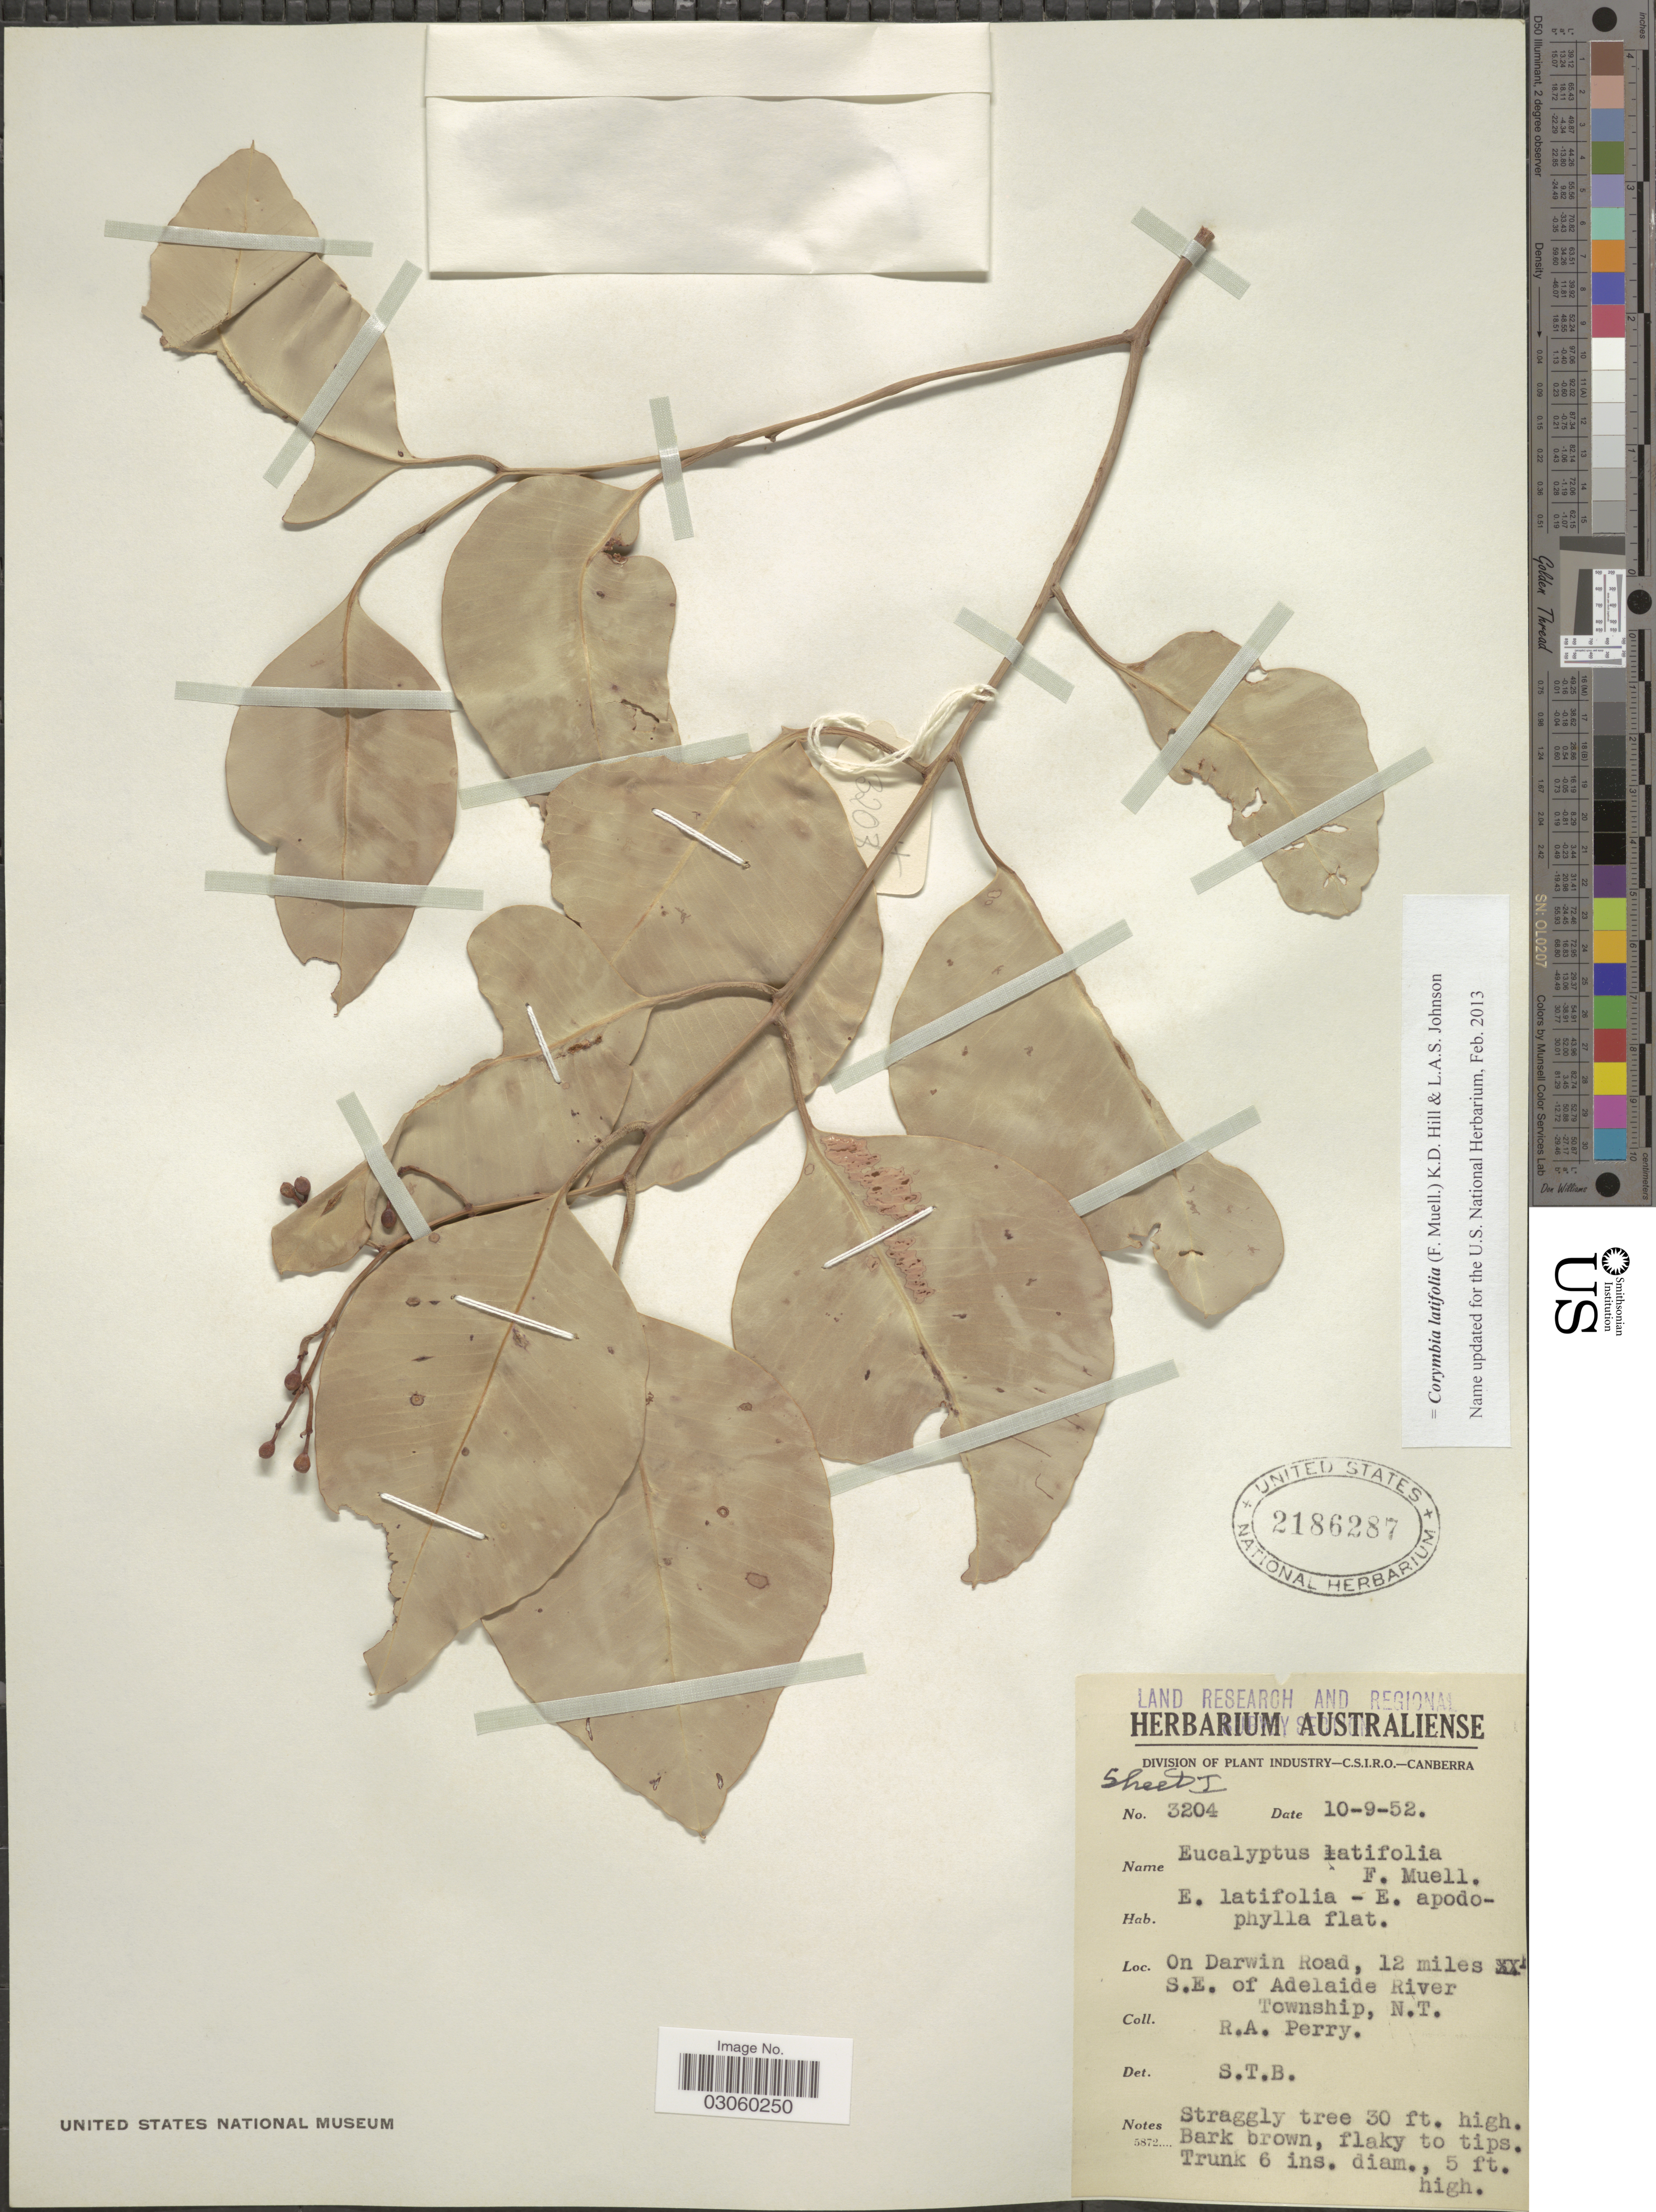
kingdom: Plantae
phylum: Tracheophyta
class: Magnoliopsida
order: Myrtales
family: Myrtaceae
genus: Corymbia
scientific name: Corymbia latifolia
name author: (F. Muell.) K.D. Hill & L.A.S. Johnson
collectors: Perry, R. A.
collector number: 3204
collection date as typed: Transcribed d/m/y: 10/9/52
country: Australia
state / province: Northern Territory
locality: On Darwin Road, 12 miles S.E. of Adelaide River Township, N.T.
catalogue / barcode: US 2186287